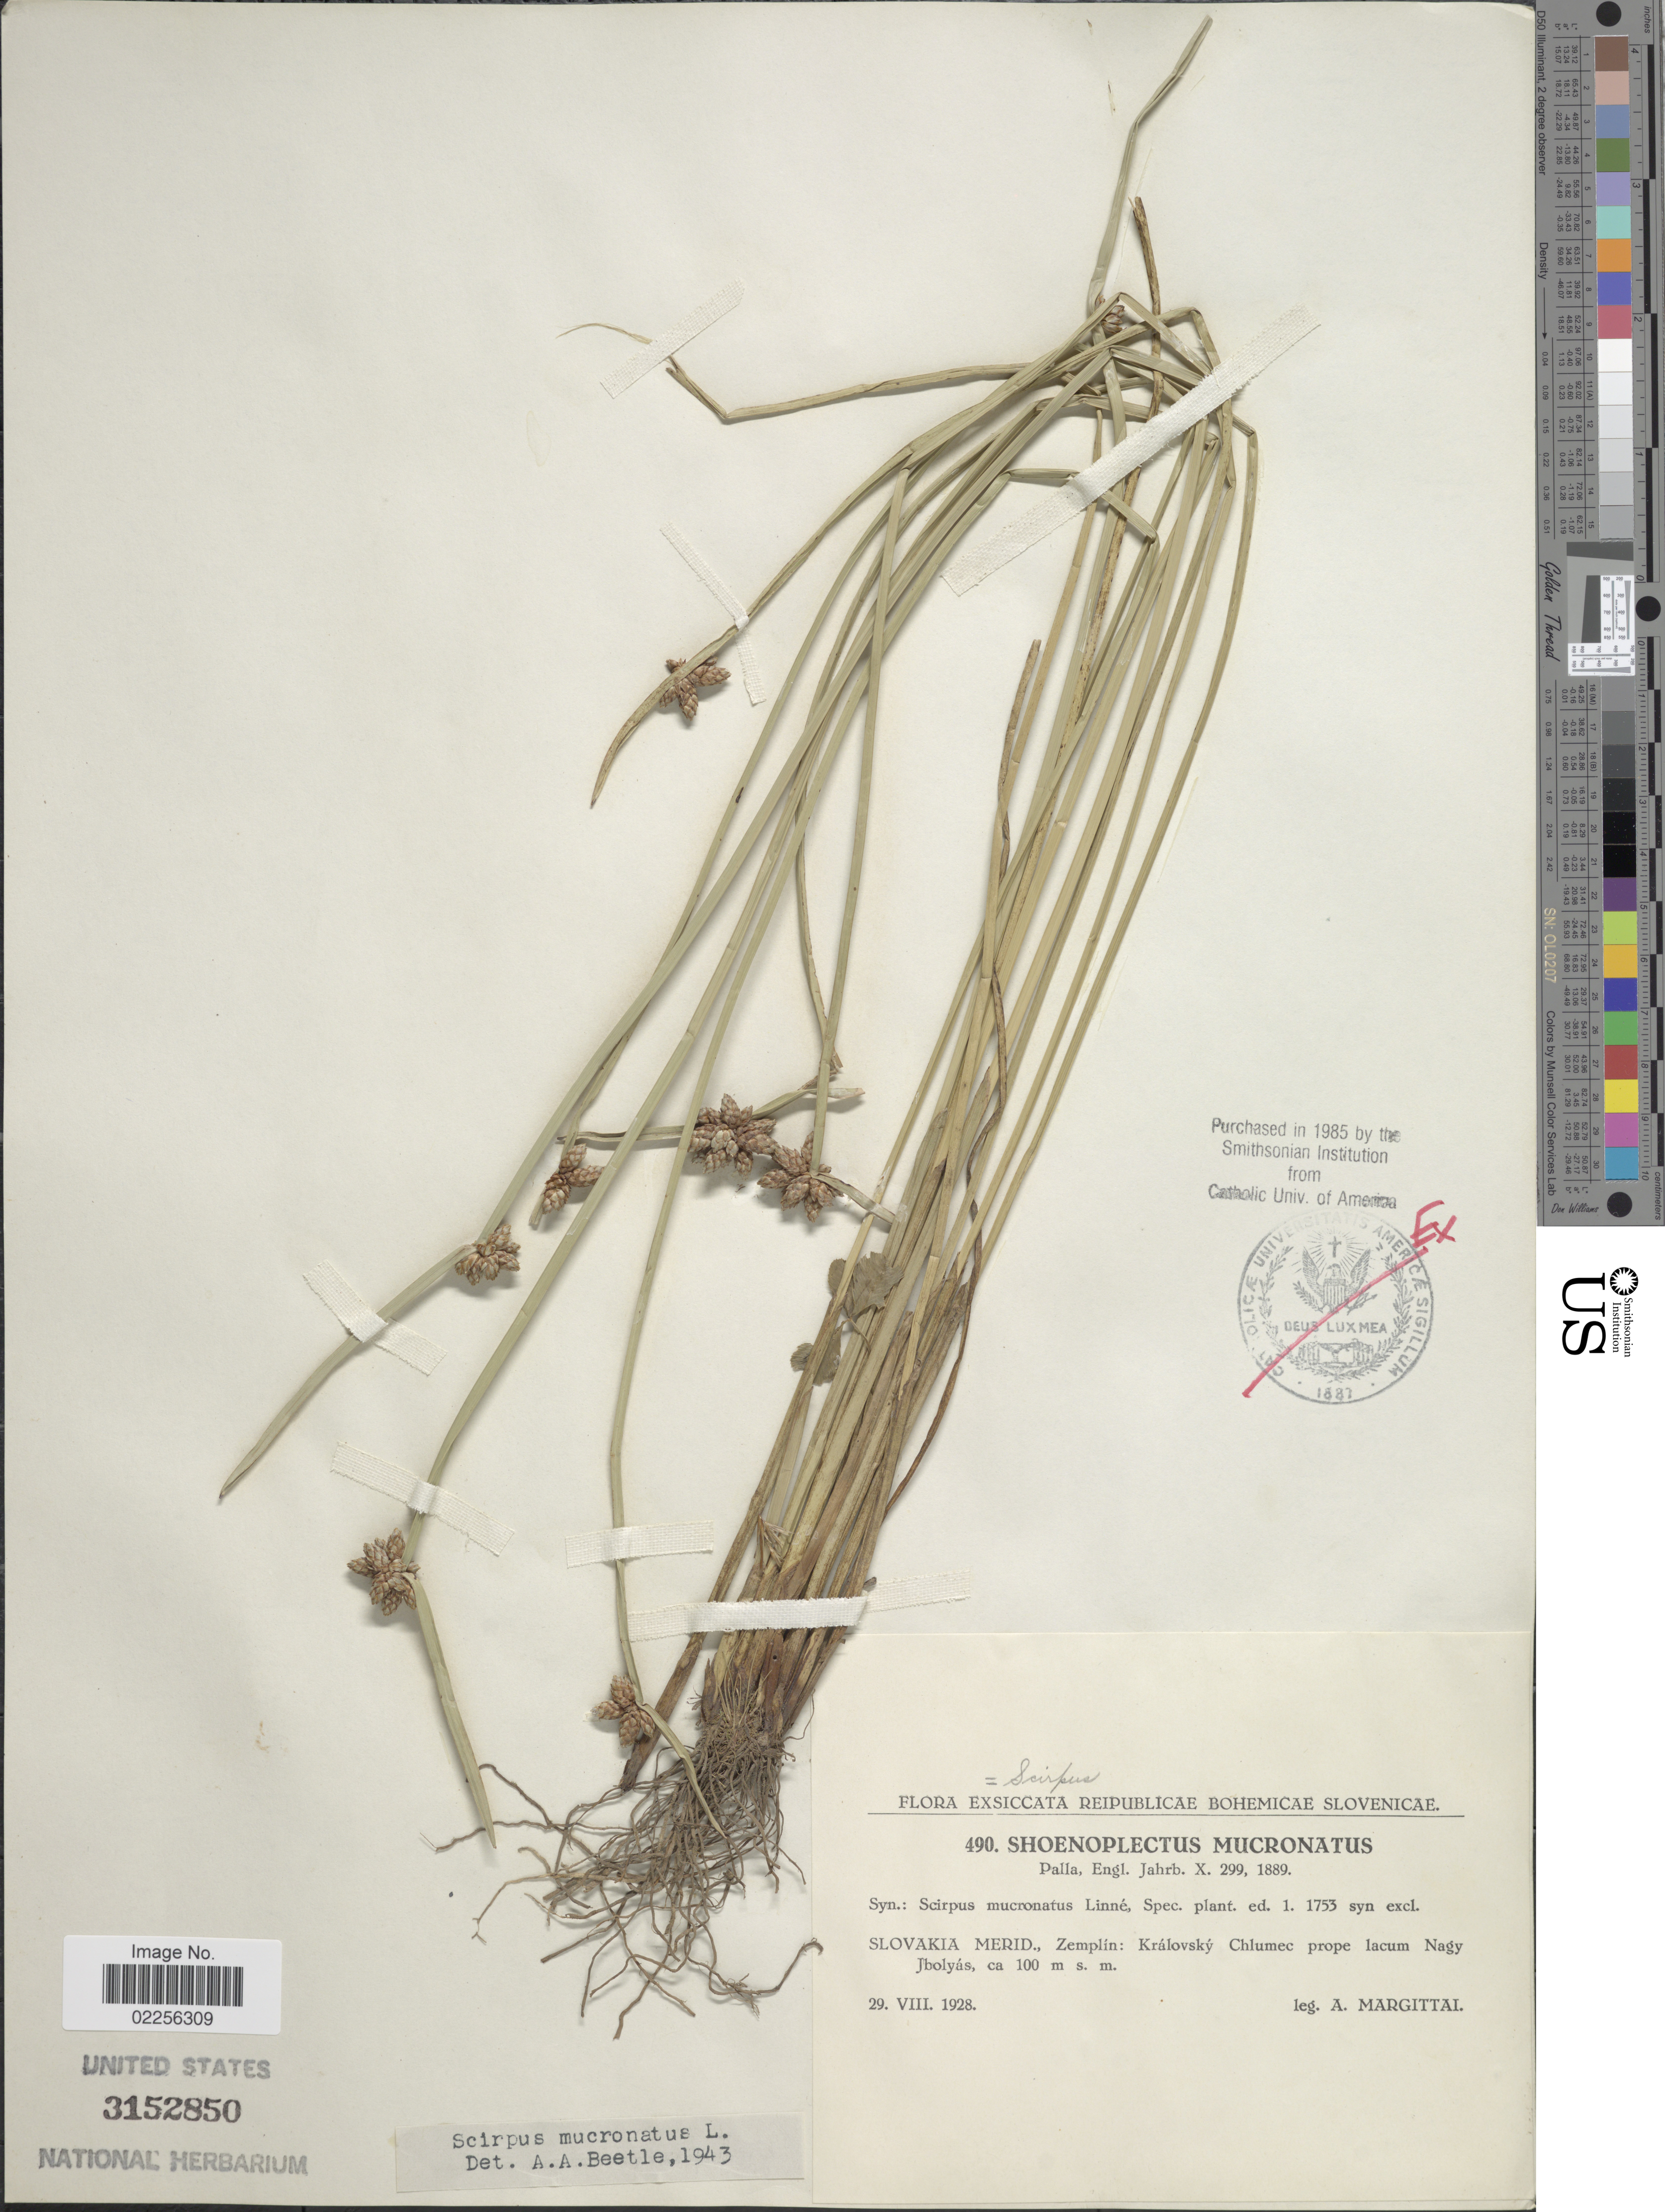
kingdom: Plantae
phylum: Tracheophyta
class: Liliopsida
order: Poales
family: Cyperaceae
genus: Schoenoplectus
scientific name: Schoenoplectus mucronatus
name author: (L.) Palla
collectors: A. Margittai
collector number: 490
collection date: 1928-08-29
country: Slovakia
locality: Slovakia Merid., Zemplin: Královský Chlumec prope lacum Nagy Jbolyás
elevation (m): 100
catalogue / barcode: US 3152850